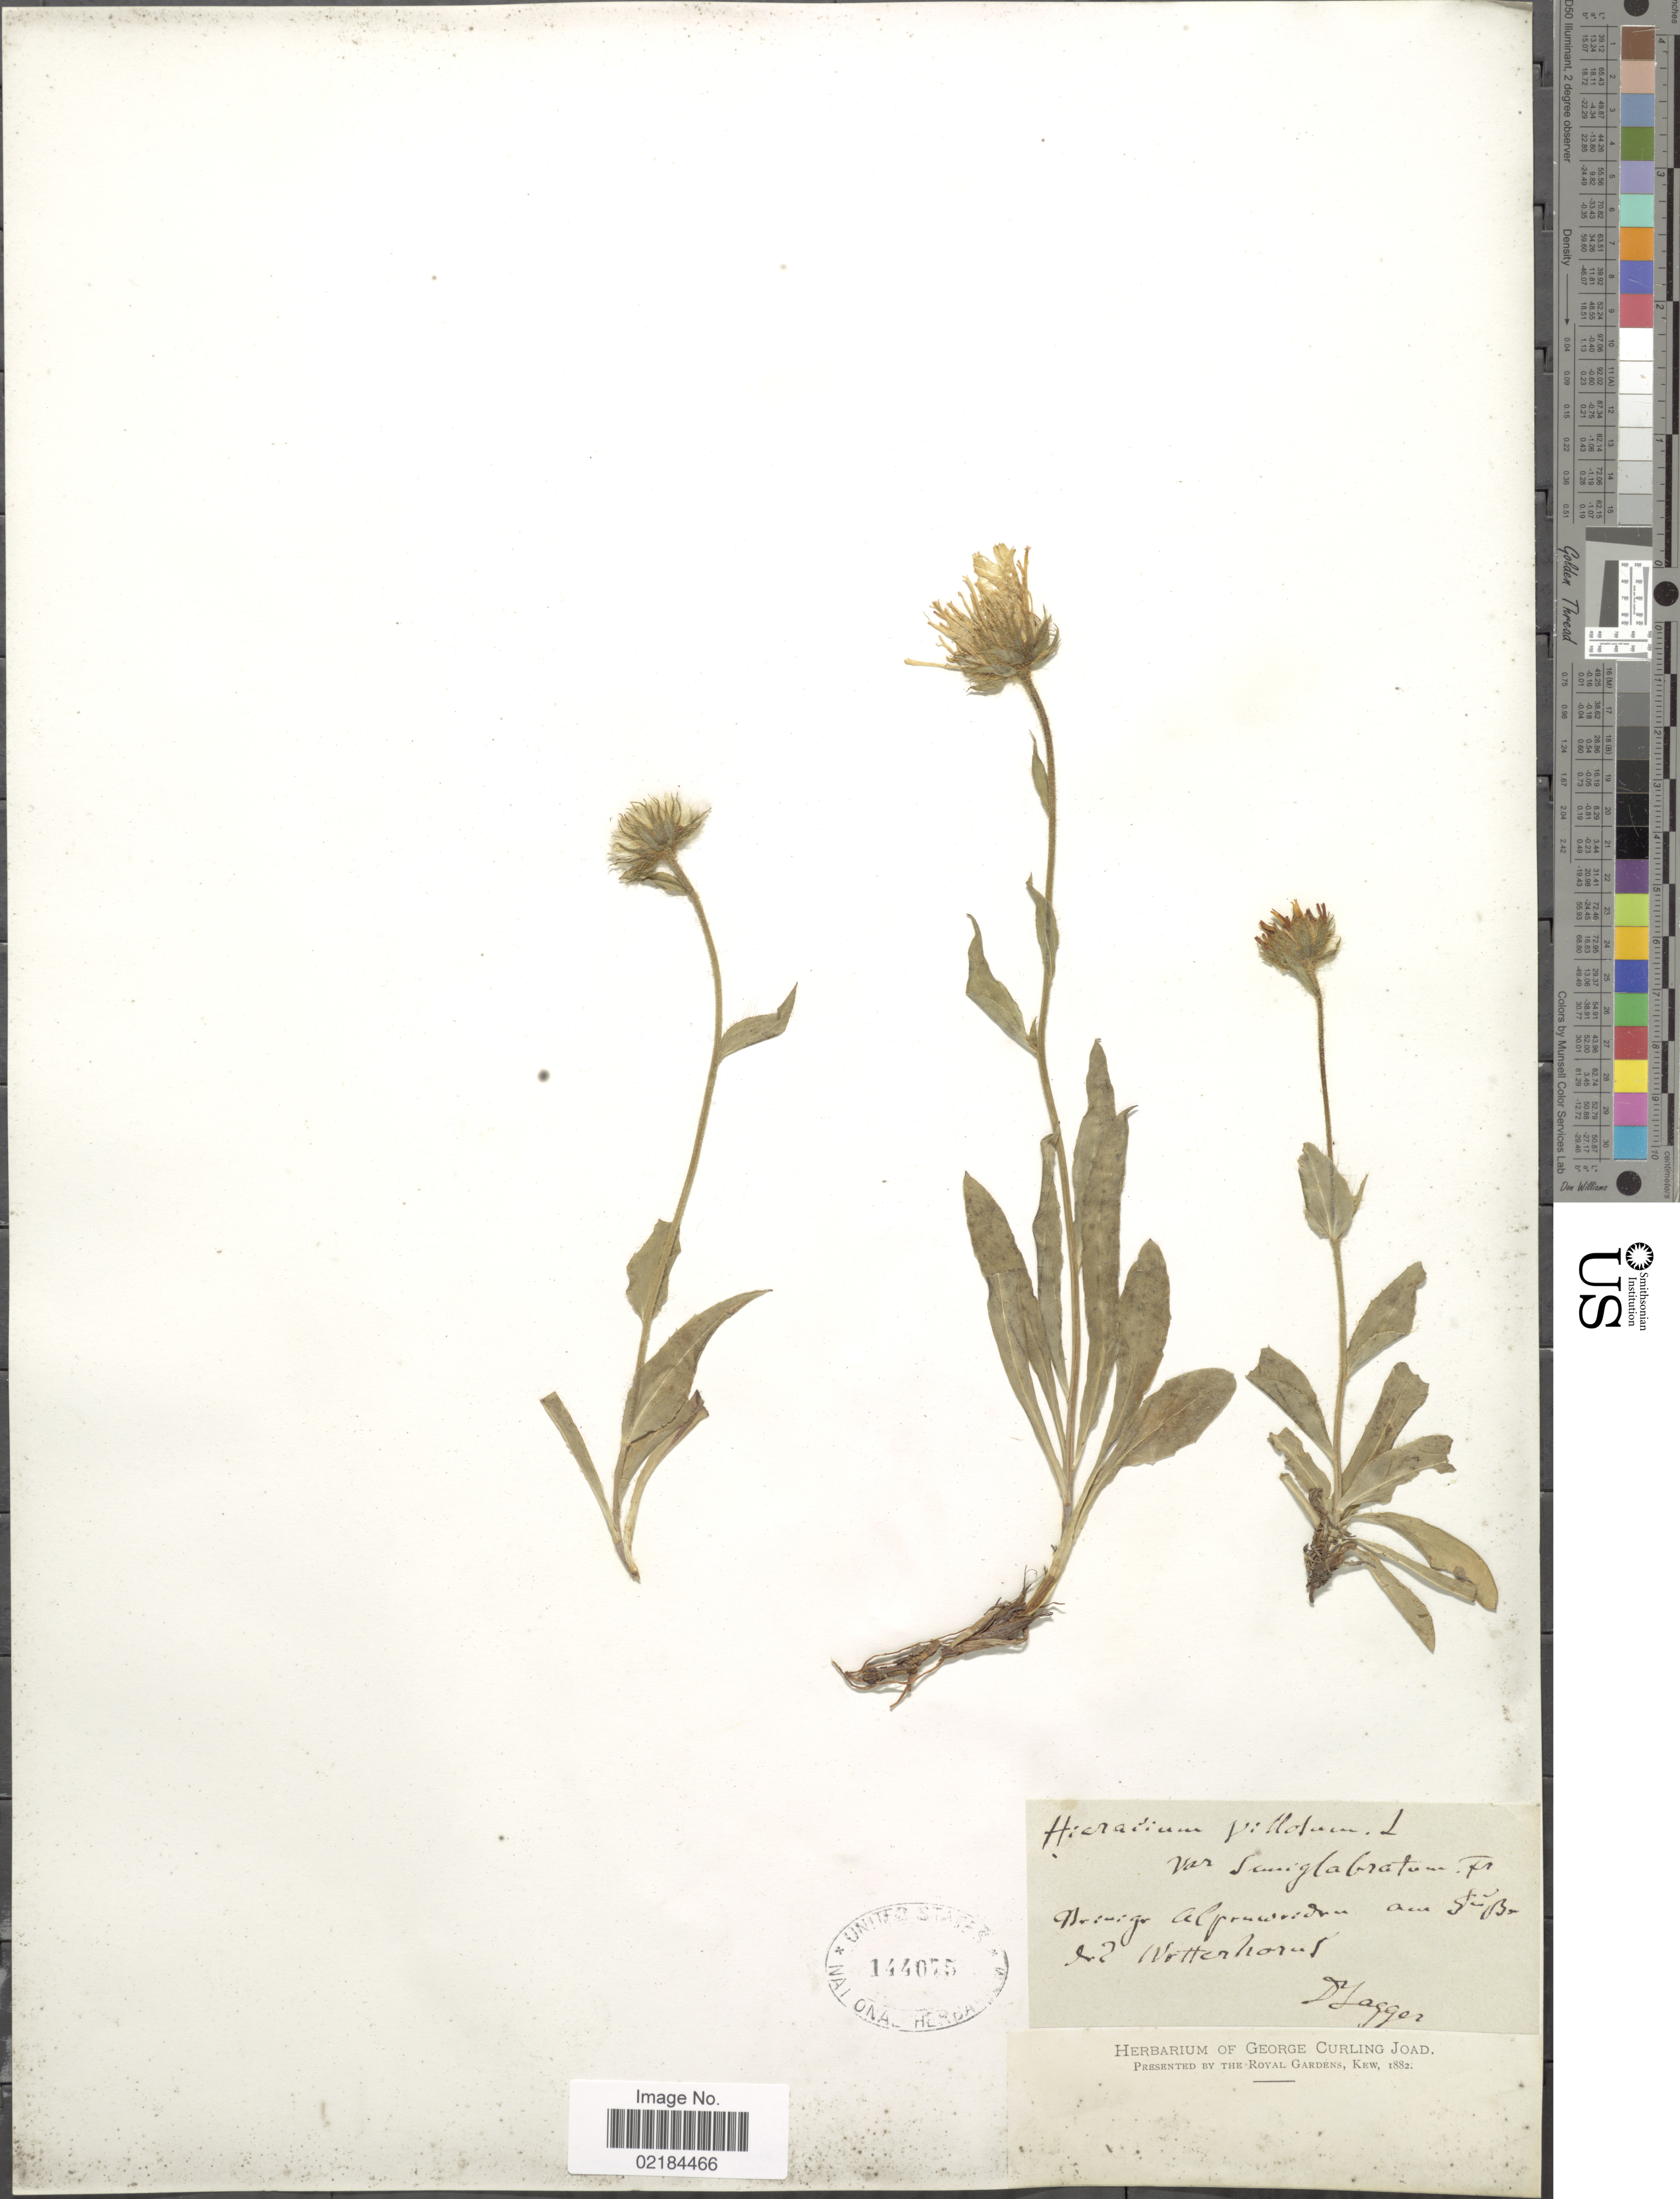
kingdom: Plantae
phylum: Tracheophyta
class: Magnoliopsida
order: Asterales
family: Asteraceae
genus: Hieracium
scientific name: Hieracium villosum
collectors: F. J. Lagger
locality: Brewig alprunid am Guber Wotterhard [interpreted]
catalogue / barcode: US 144075